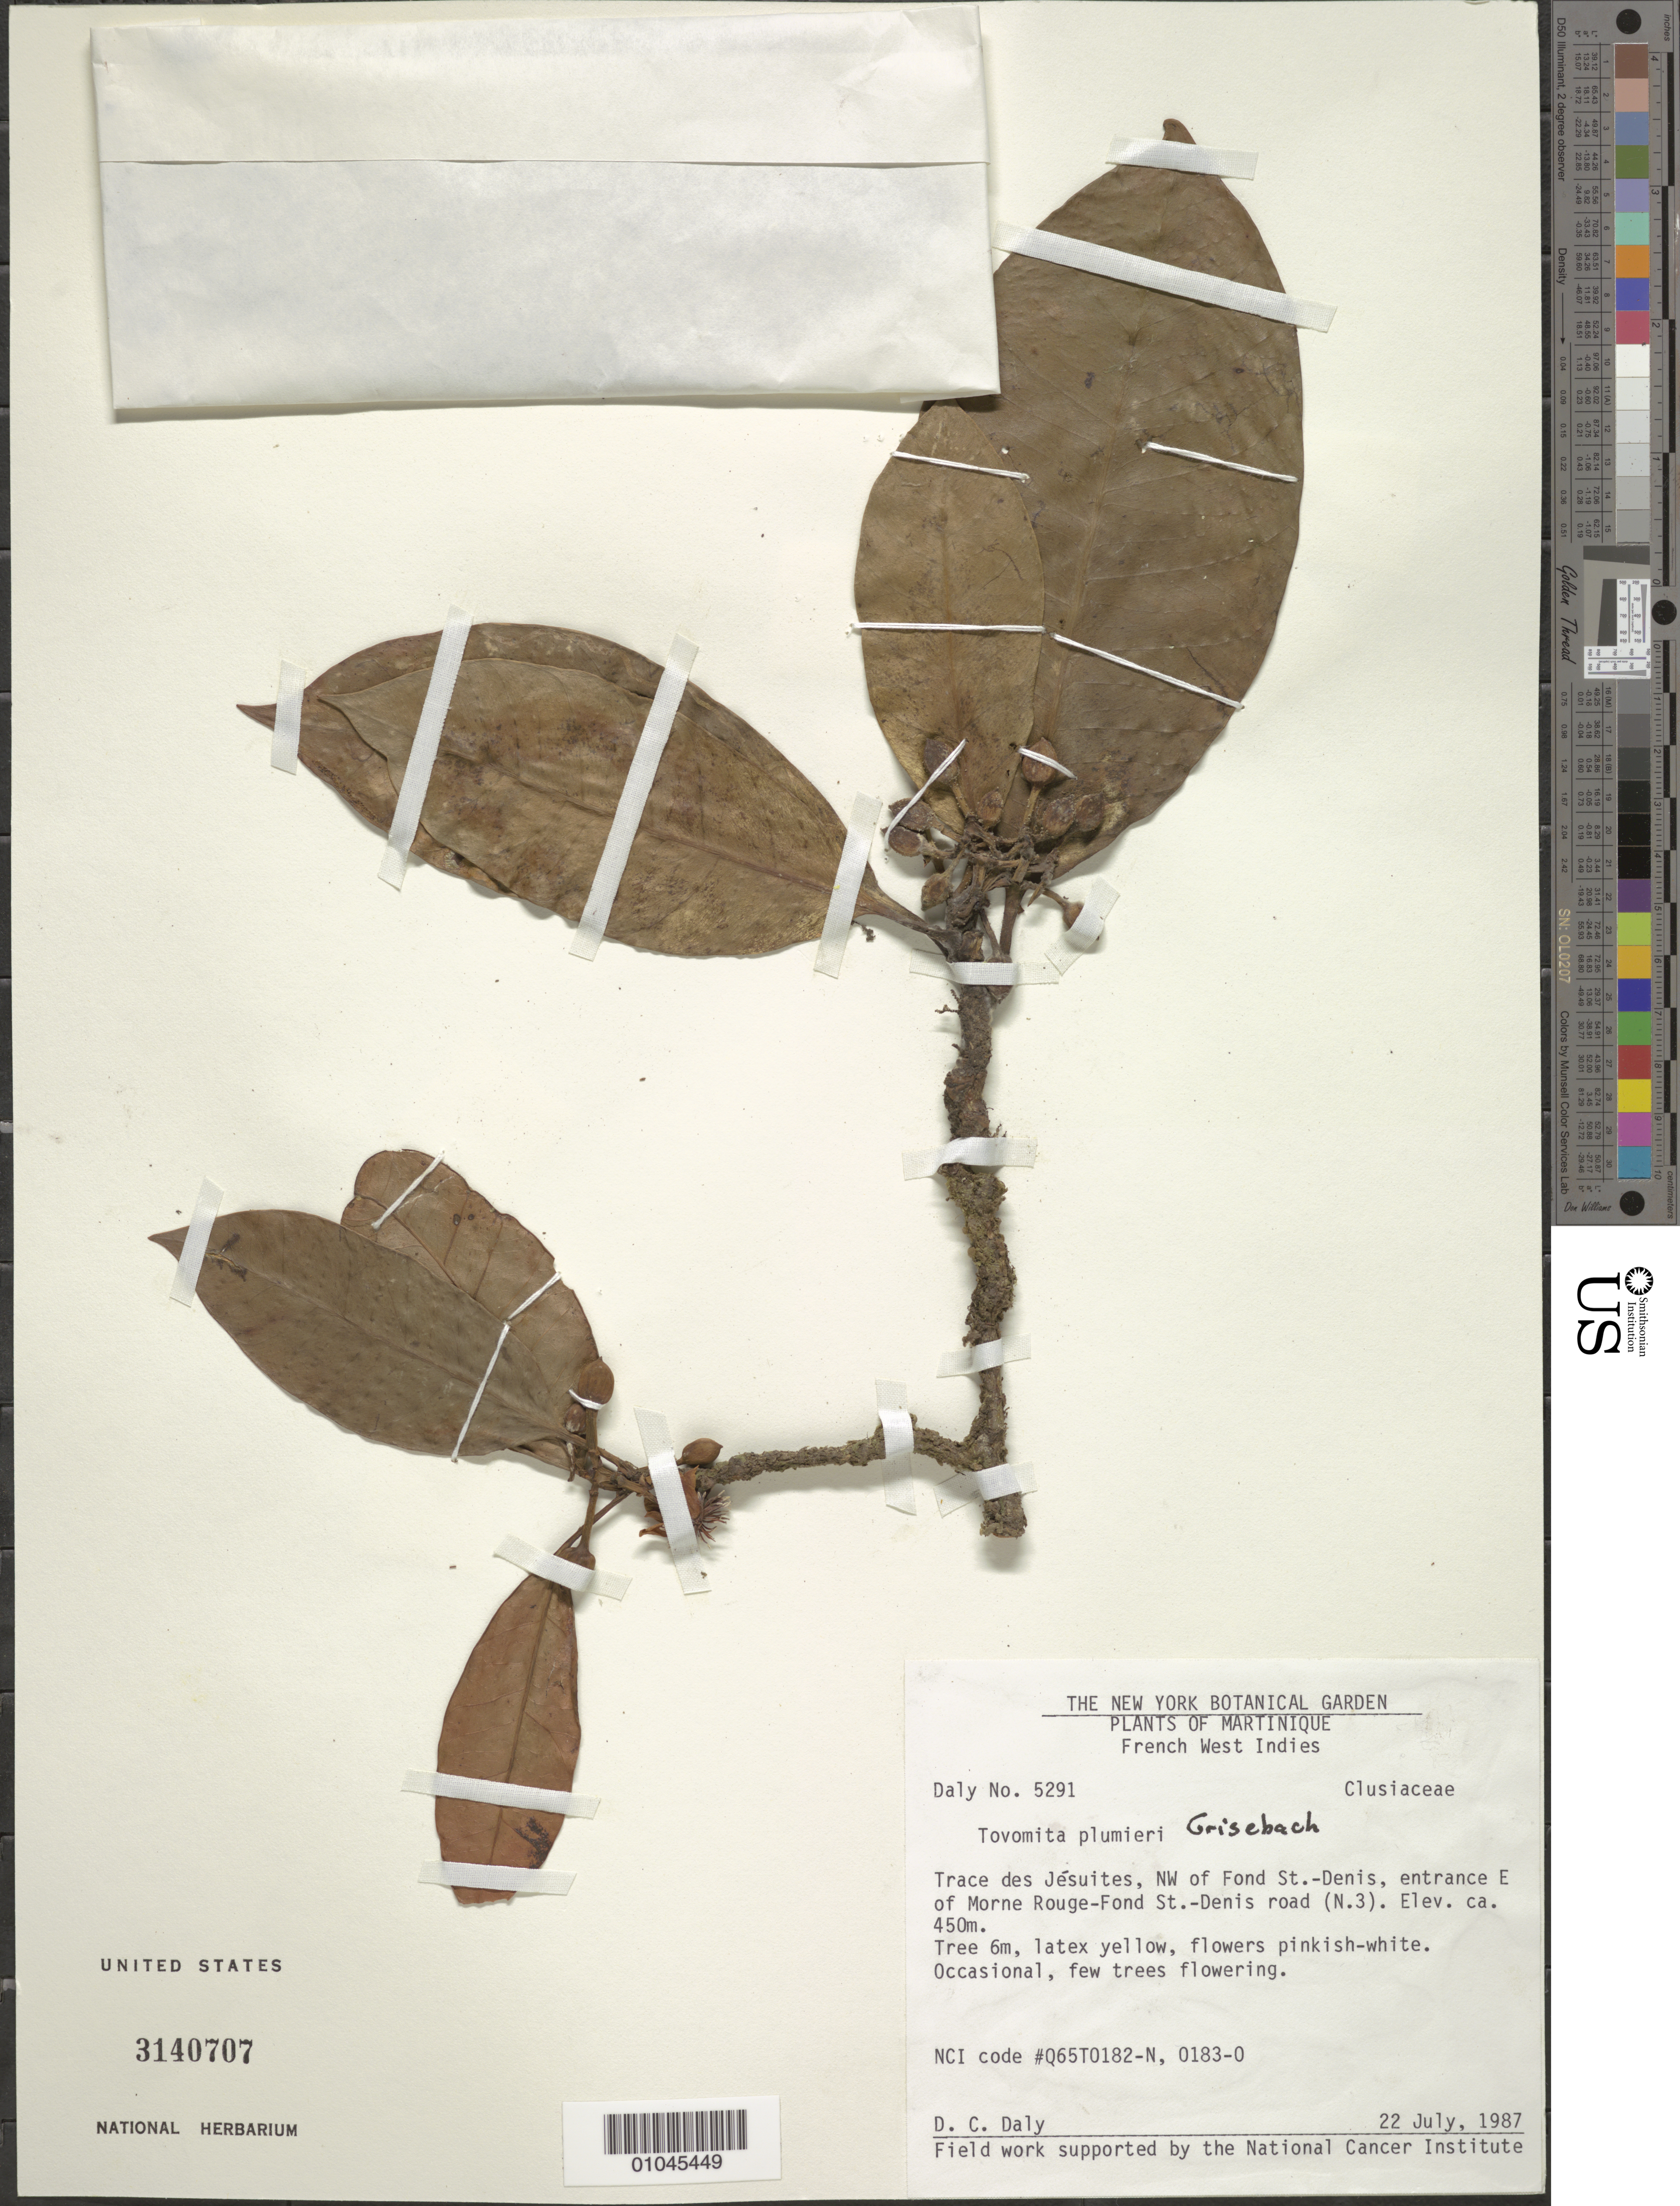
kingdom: Plantae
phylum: Tracheophyta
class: Magnoliopsida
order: Malpighiales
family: Clusiaceae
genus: Tovomita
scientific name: Tovomita plumieri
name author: Griseb.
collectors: D. C. Daly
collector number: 5291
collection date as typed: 22 Jul 1987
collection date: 1987-07-22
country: Martinique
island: Martinique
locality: Trace des Jesuites, NW of Fond St.-Denis, entrance E of Morne Rouge-Fond St.-Denis road (N.3).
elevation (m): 450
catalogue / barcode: US 3140707